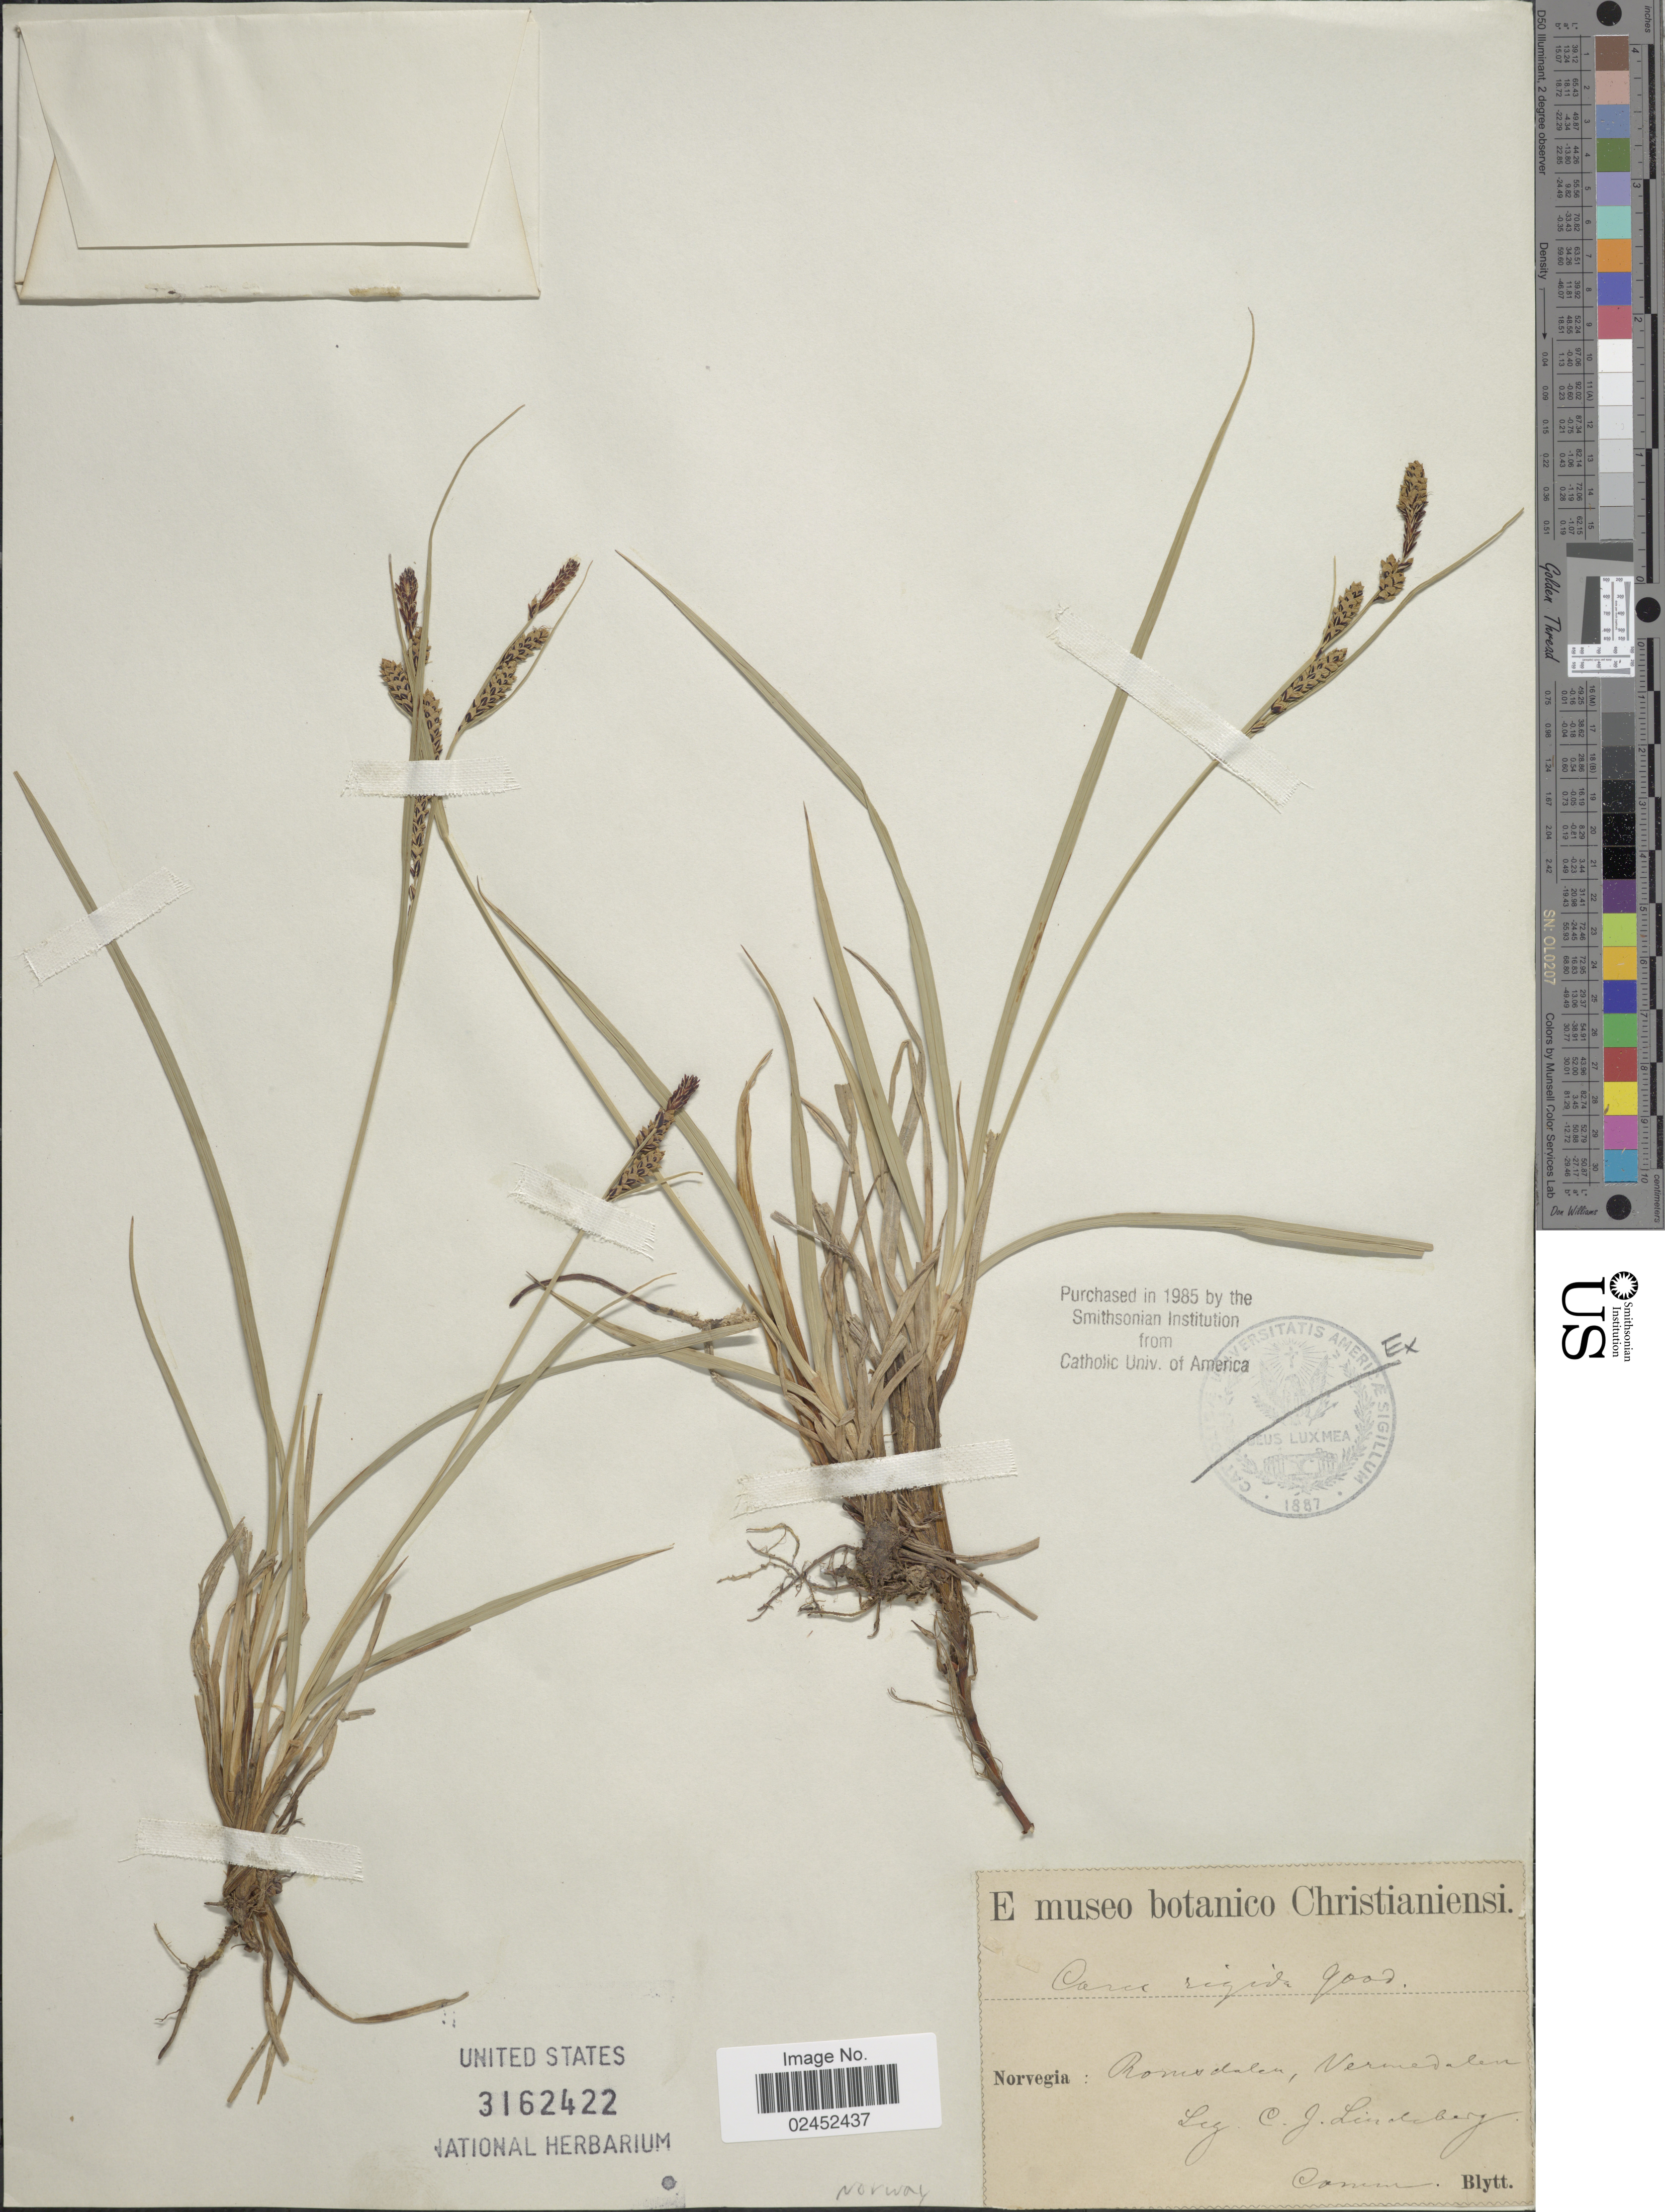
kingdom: Plantae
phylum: Tracheophyta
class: Liliopsida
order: Poales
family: Cyperaceae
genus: Carex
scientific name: Carex bigelowii subsp. bigelowii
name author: Torr. ex Schwein.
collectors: C. Lindeberg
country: Norway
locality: Norvegia: Romsdalen, Nernedalen.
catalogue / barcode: US 3162422